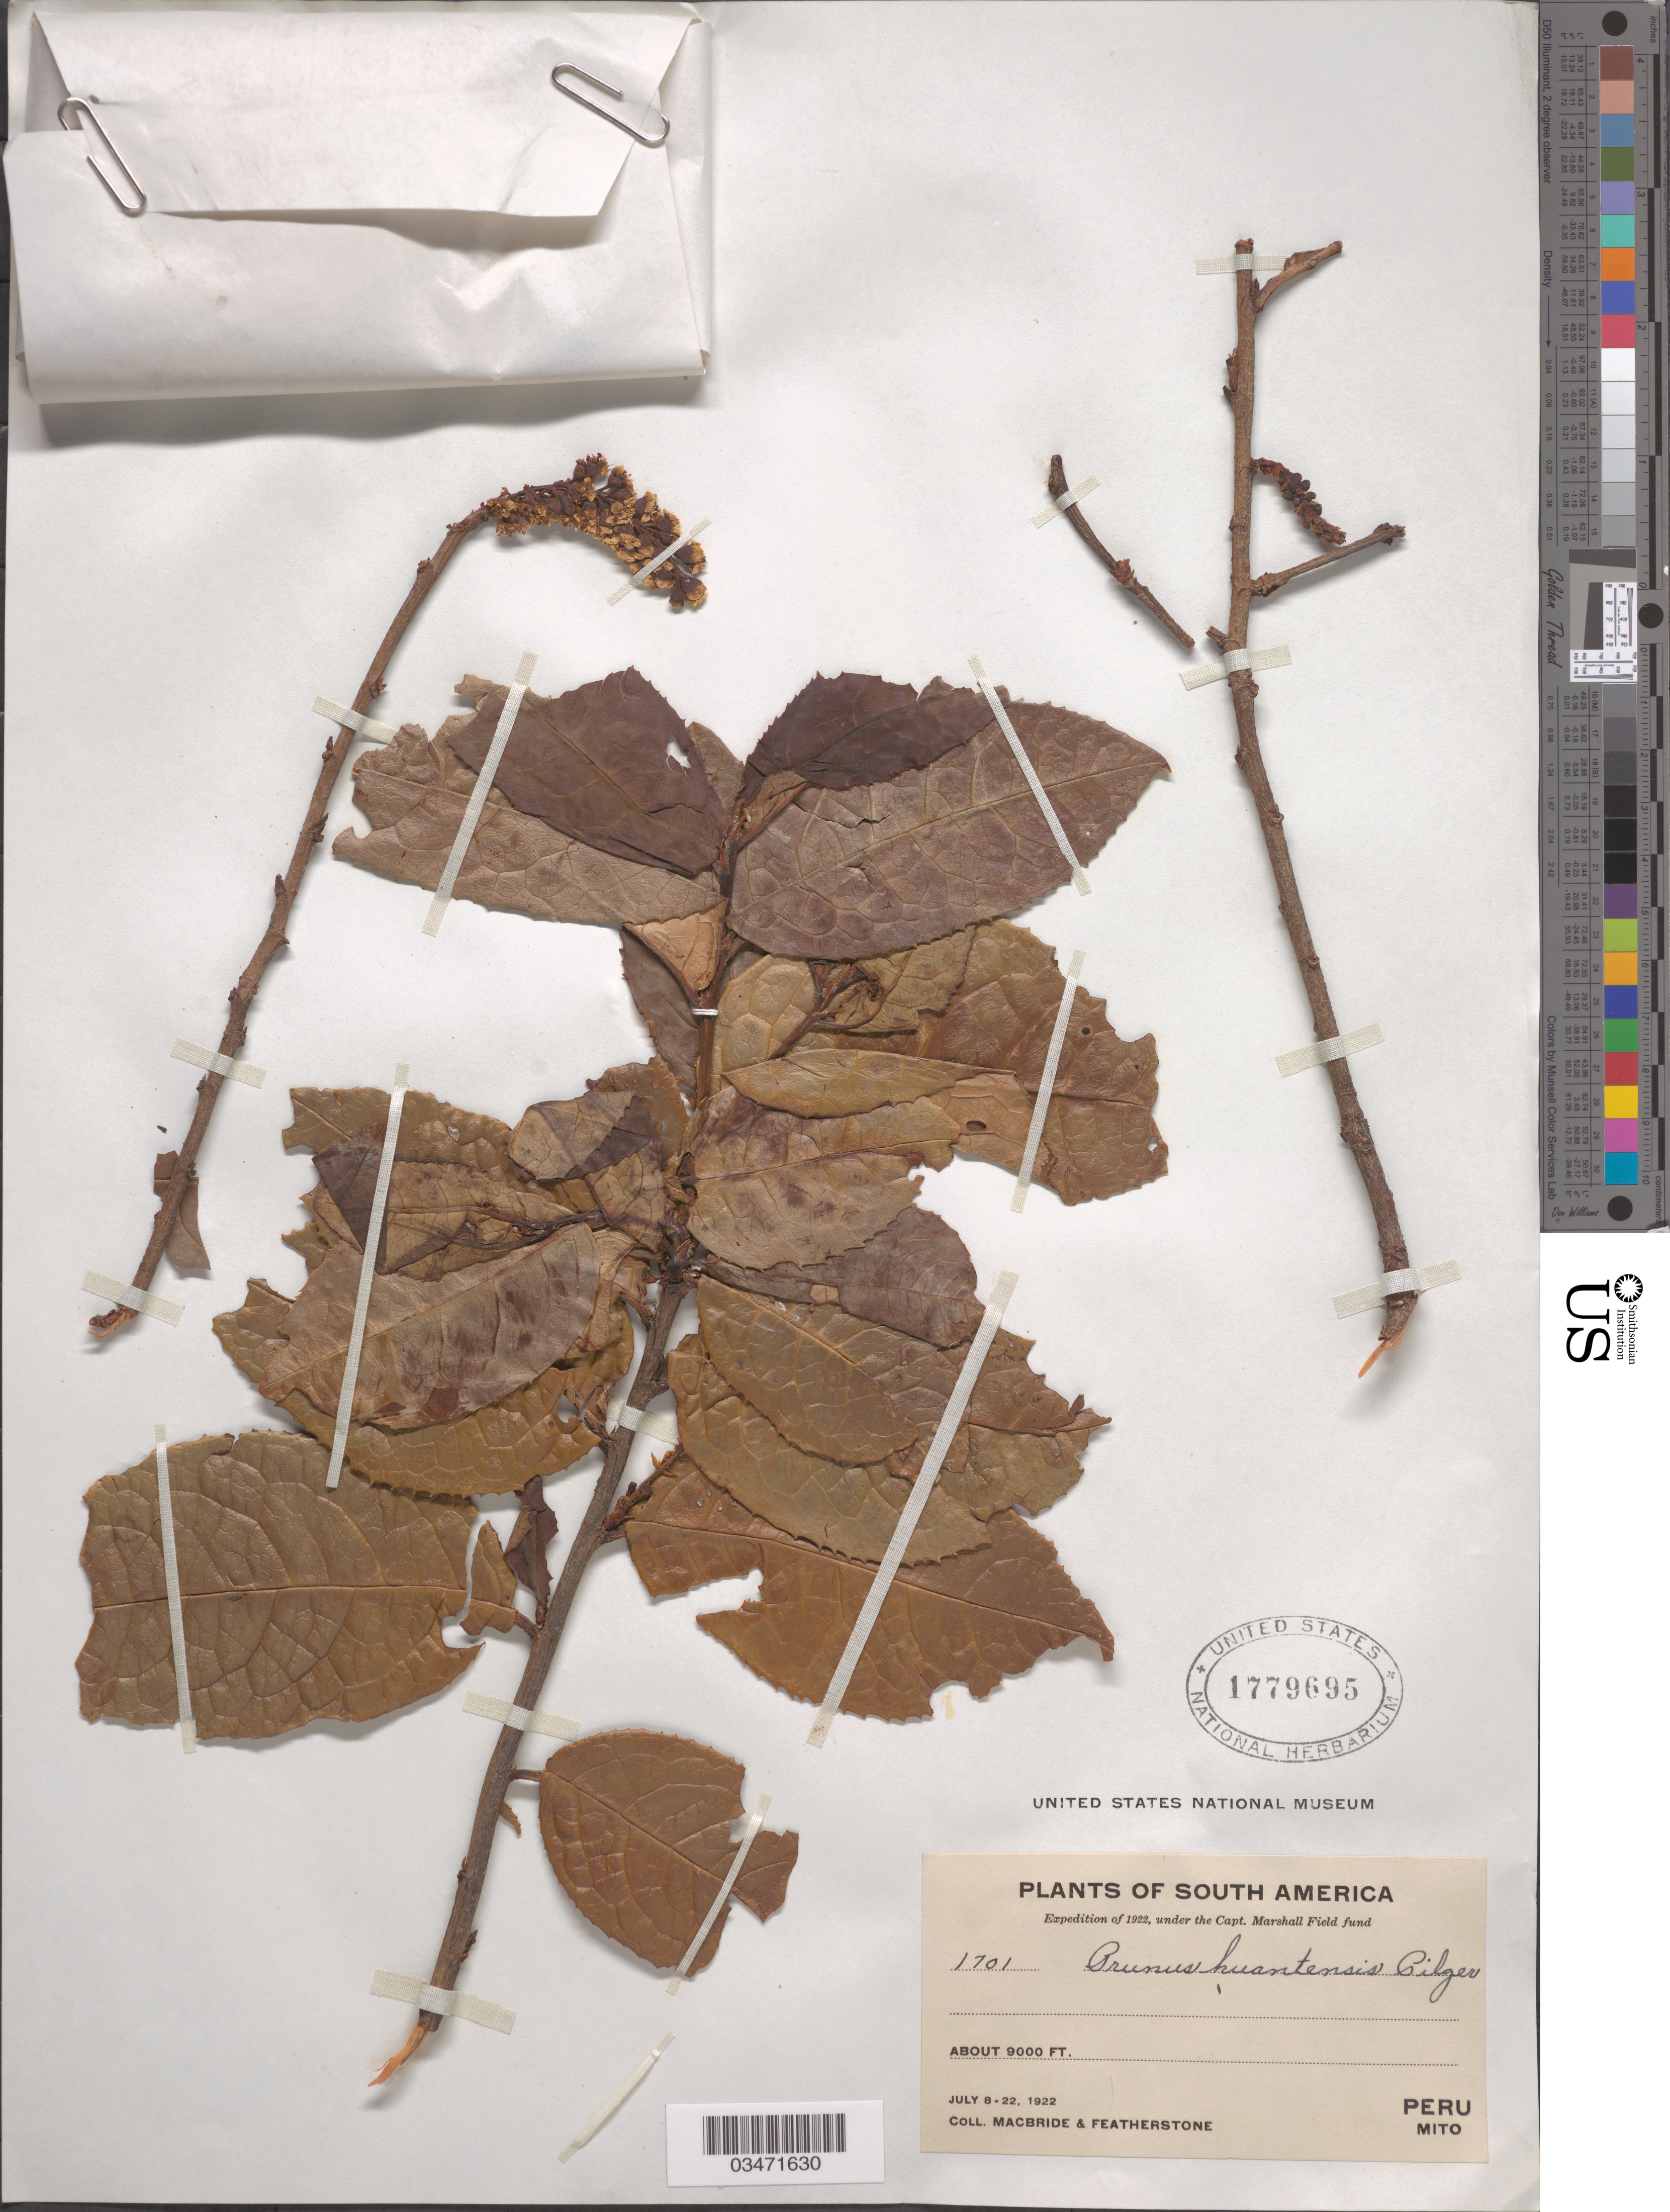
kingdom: Plantae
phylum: Tracheophyta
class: Magnoliopsida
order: Rosales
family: Rosaceae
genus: Prunus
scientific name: Prunus huantensis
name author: Pilg.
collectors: J. F. Macbride & W. Featherstone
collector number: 1701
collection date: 1922-07-08/1922-07-22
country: Peru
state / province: Junín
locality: Mito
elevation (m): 2743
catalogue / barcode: US 1779695